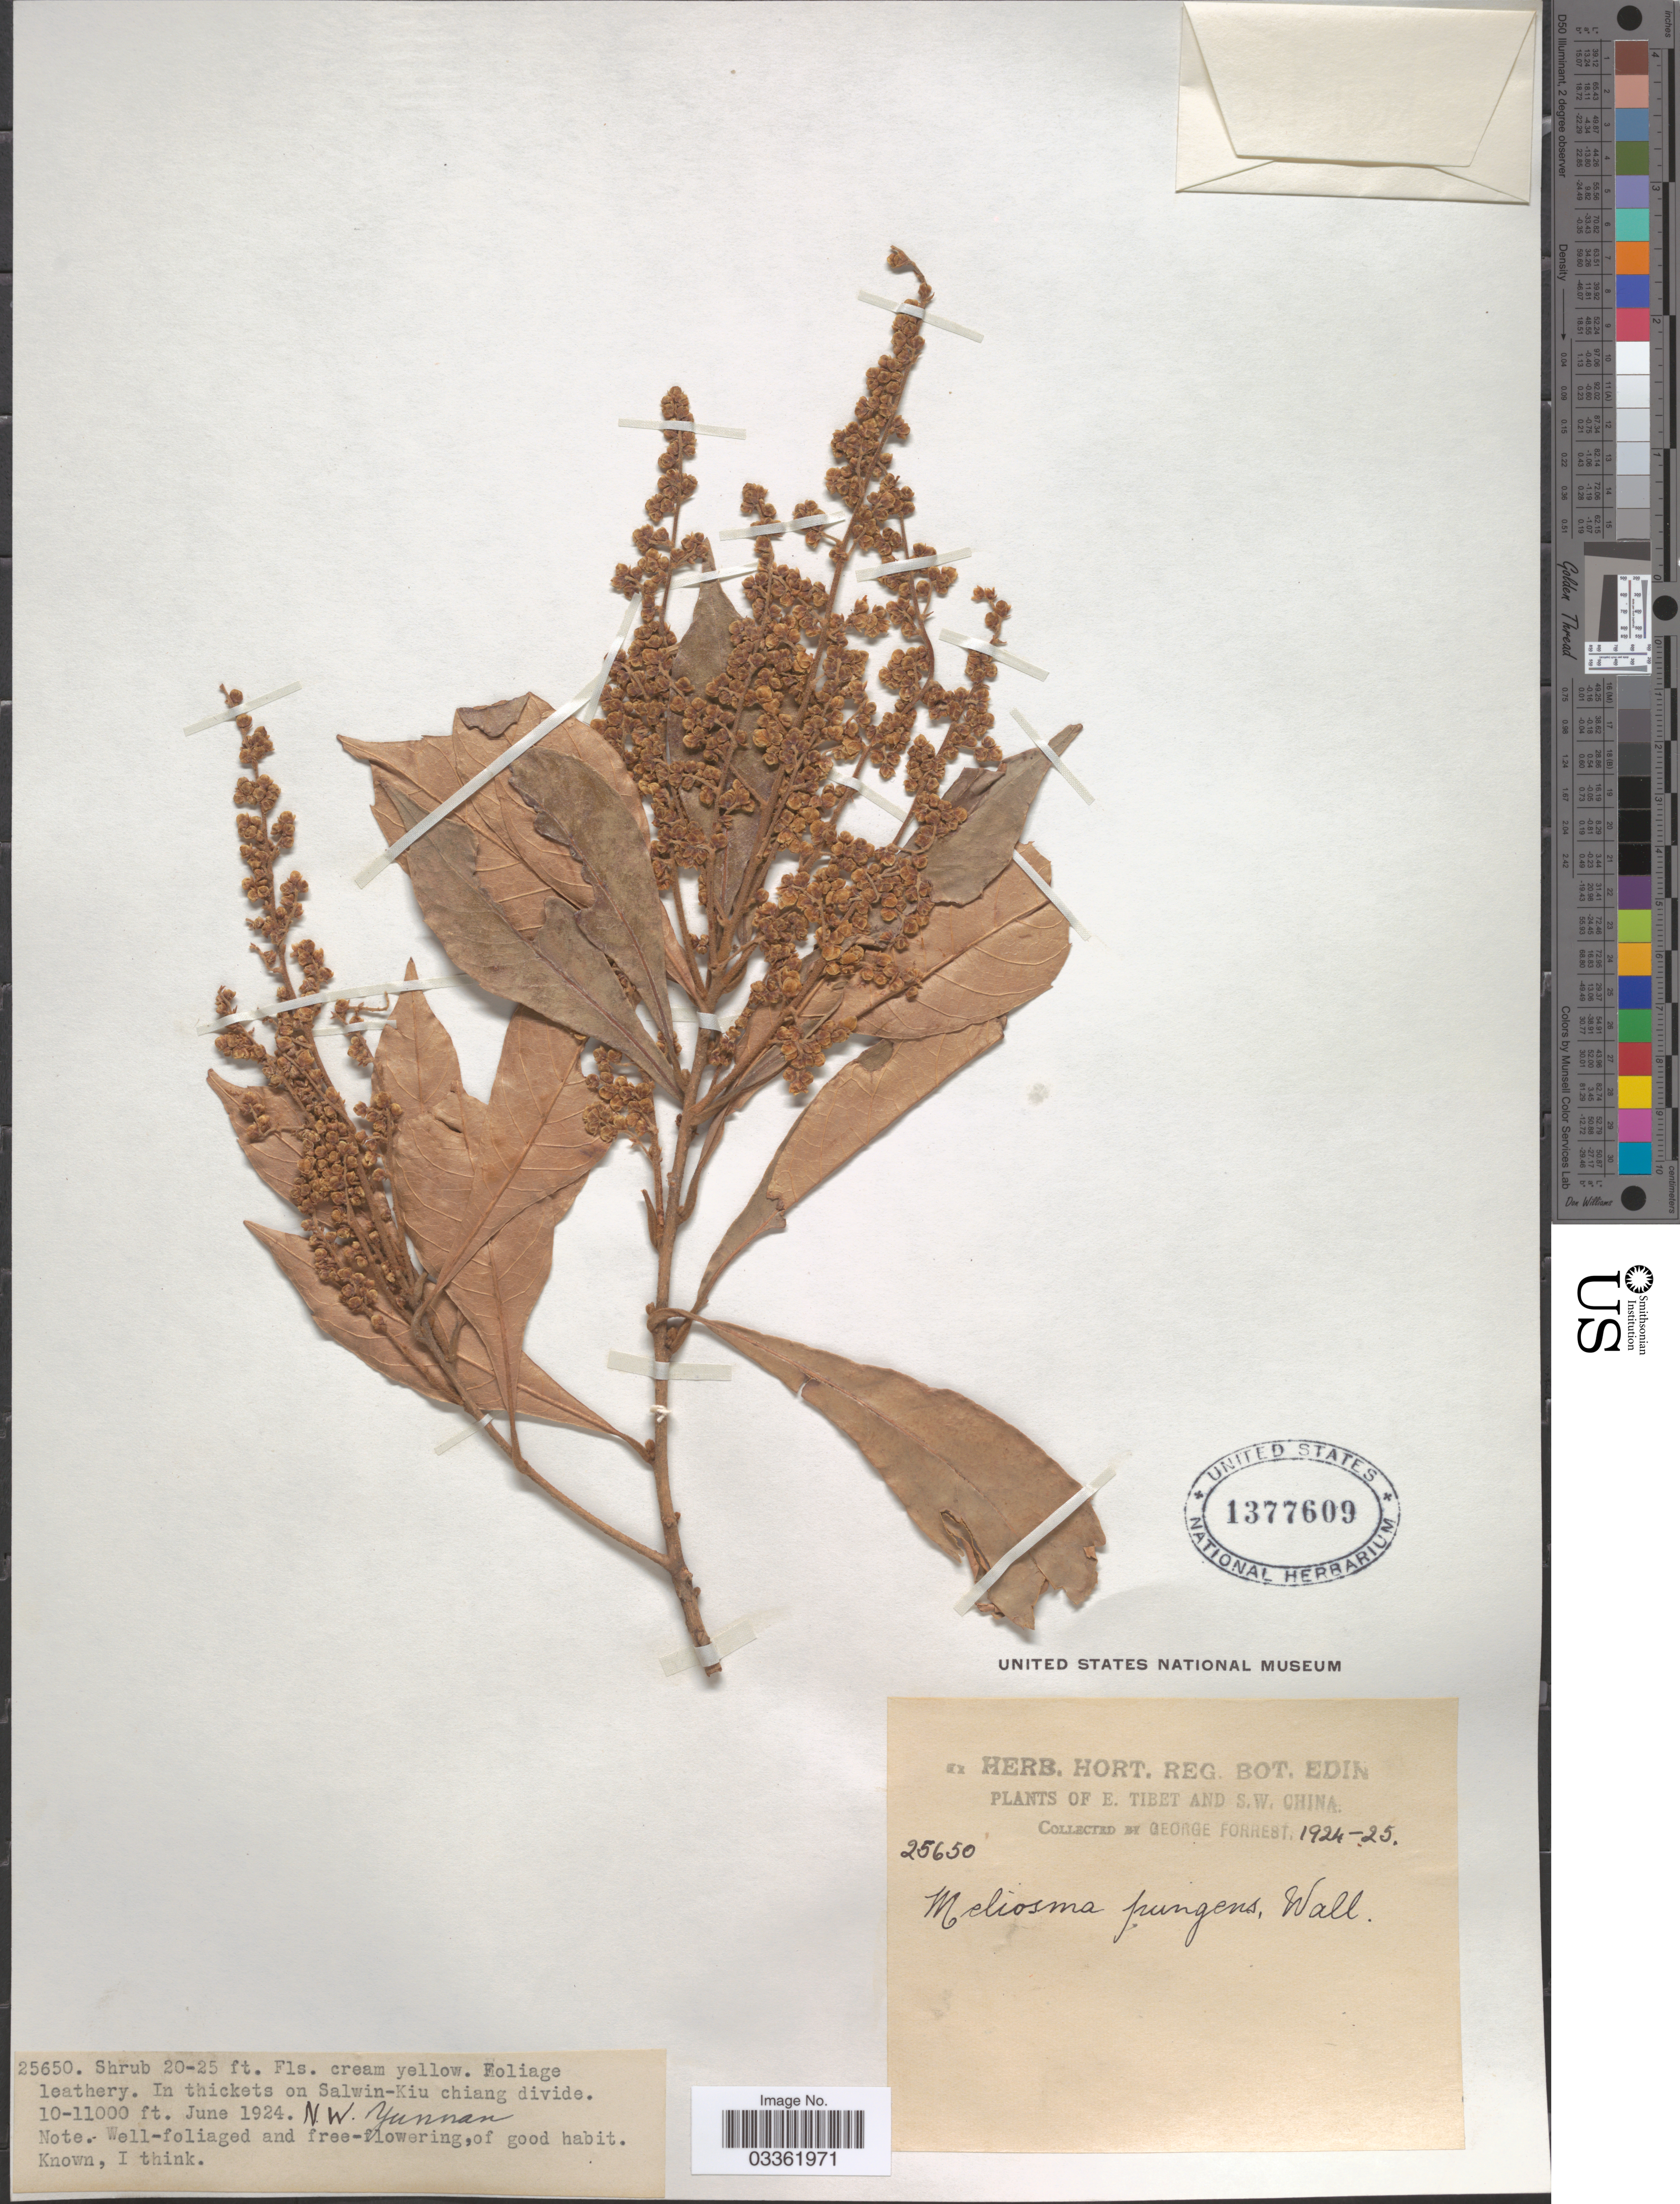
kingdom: Plantae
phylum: Tracheophyta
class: Magnoliopsida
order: Proteales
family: Sabiaceae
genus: Meliosma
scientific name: Meliosma yunnanensis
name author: Franch.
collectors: G. Forrest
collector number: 25650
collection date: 1924-06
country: China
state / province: Yunnan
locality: E. Tibet and S.W. China, In thickets on Salwin-Kiu chiang divide, N.W. Yunnan.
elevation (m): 3048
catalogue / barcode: US 1377609